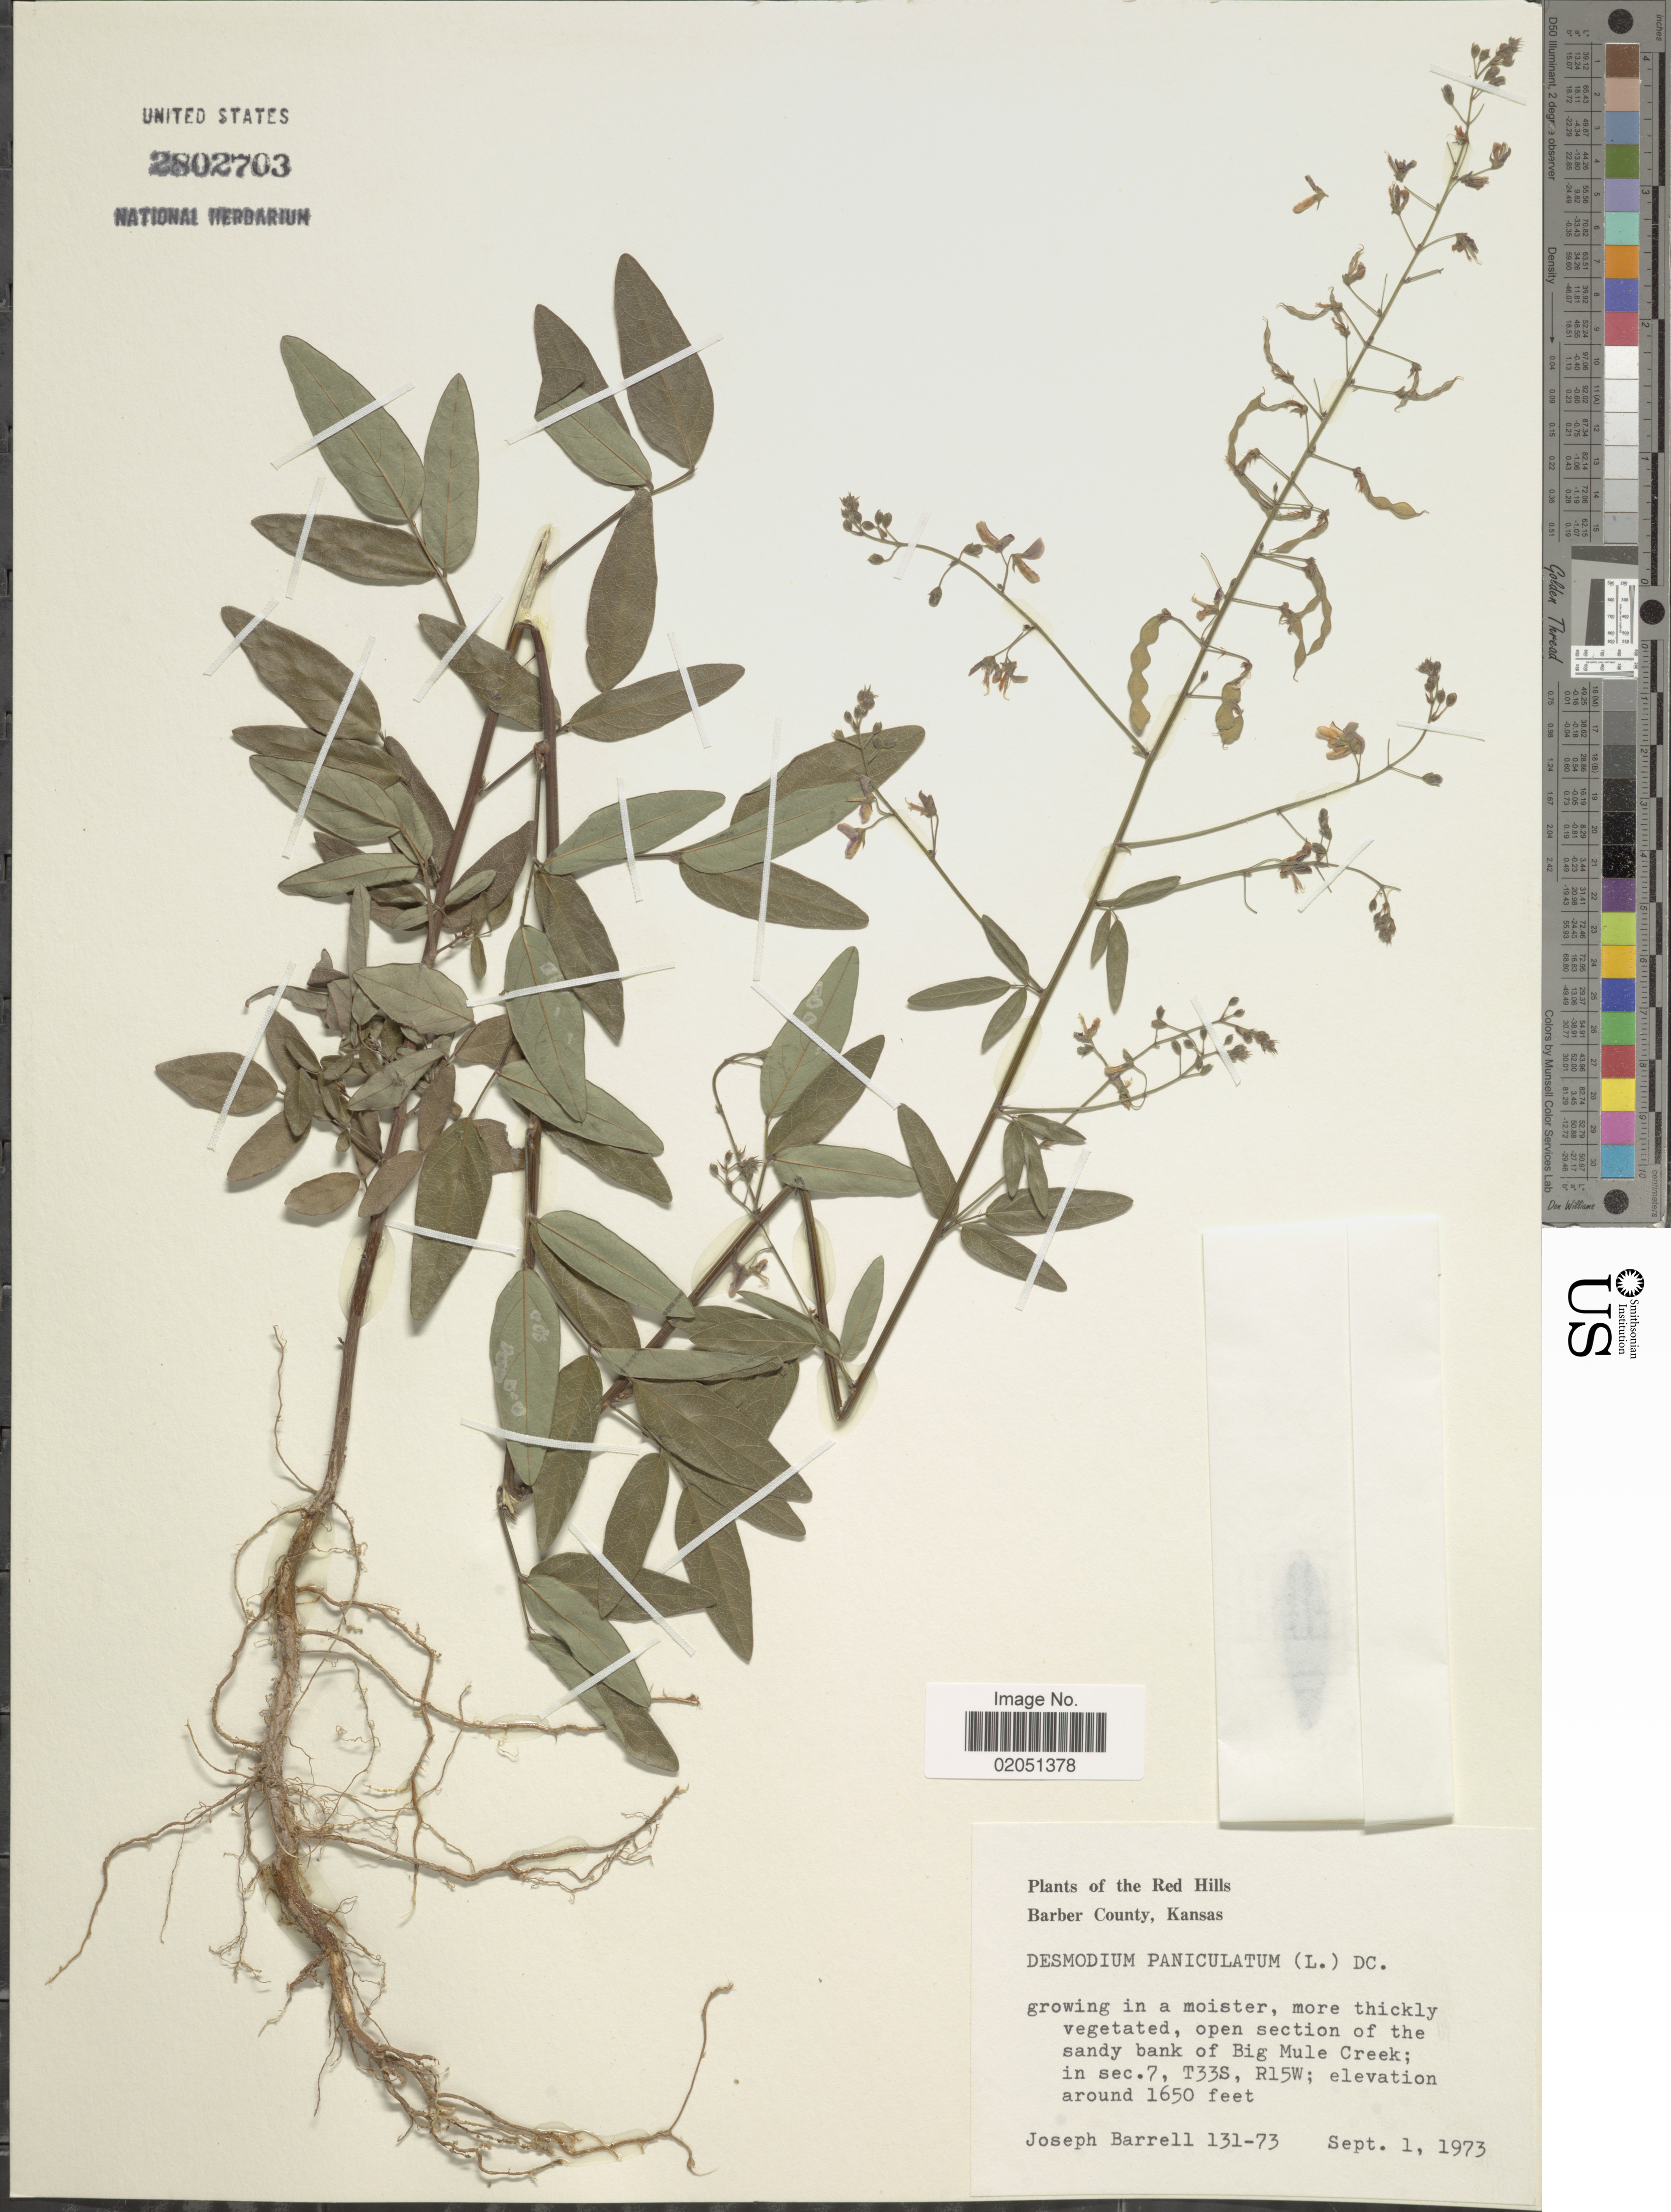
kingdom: Plantae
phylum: Tracheophyta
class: Magnoliopsida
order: Fabales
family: Fabaceae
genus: Desmodium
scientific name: Desmodium paniculatum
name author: (L.) DC.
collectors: J. Barrell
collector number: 131-73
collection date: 1973-09-01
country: United States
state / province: Kansas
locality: The Red Hills, Barber County, open section of the sandy bank of Big Mule Creek; in sec. 7, T33S, R15W.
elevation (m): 503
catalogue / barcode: US 2802703